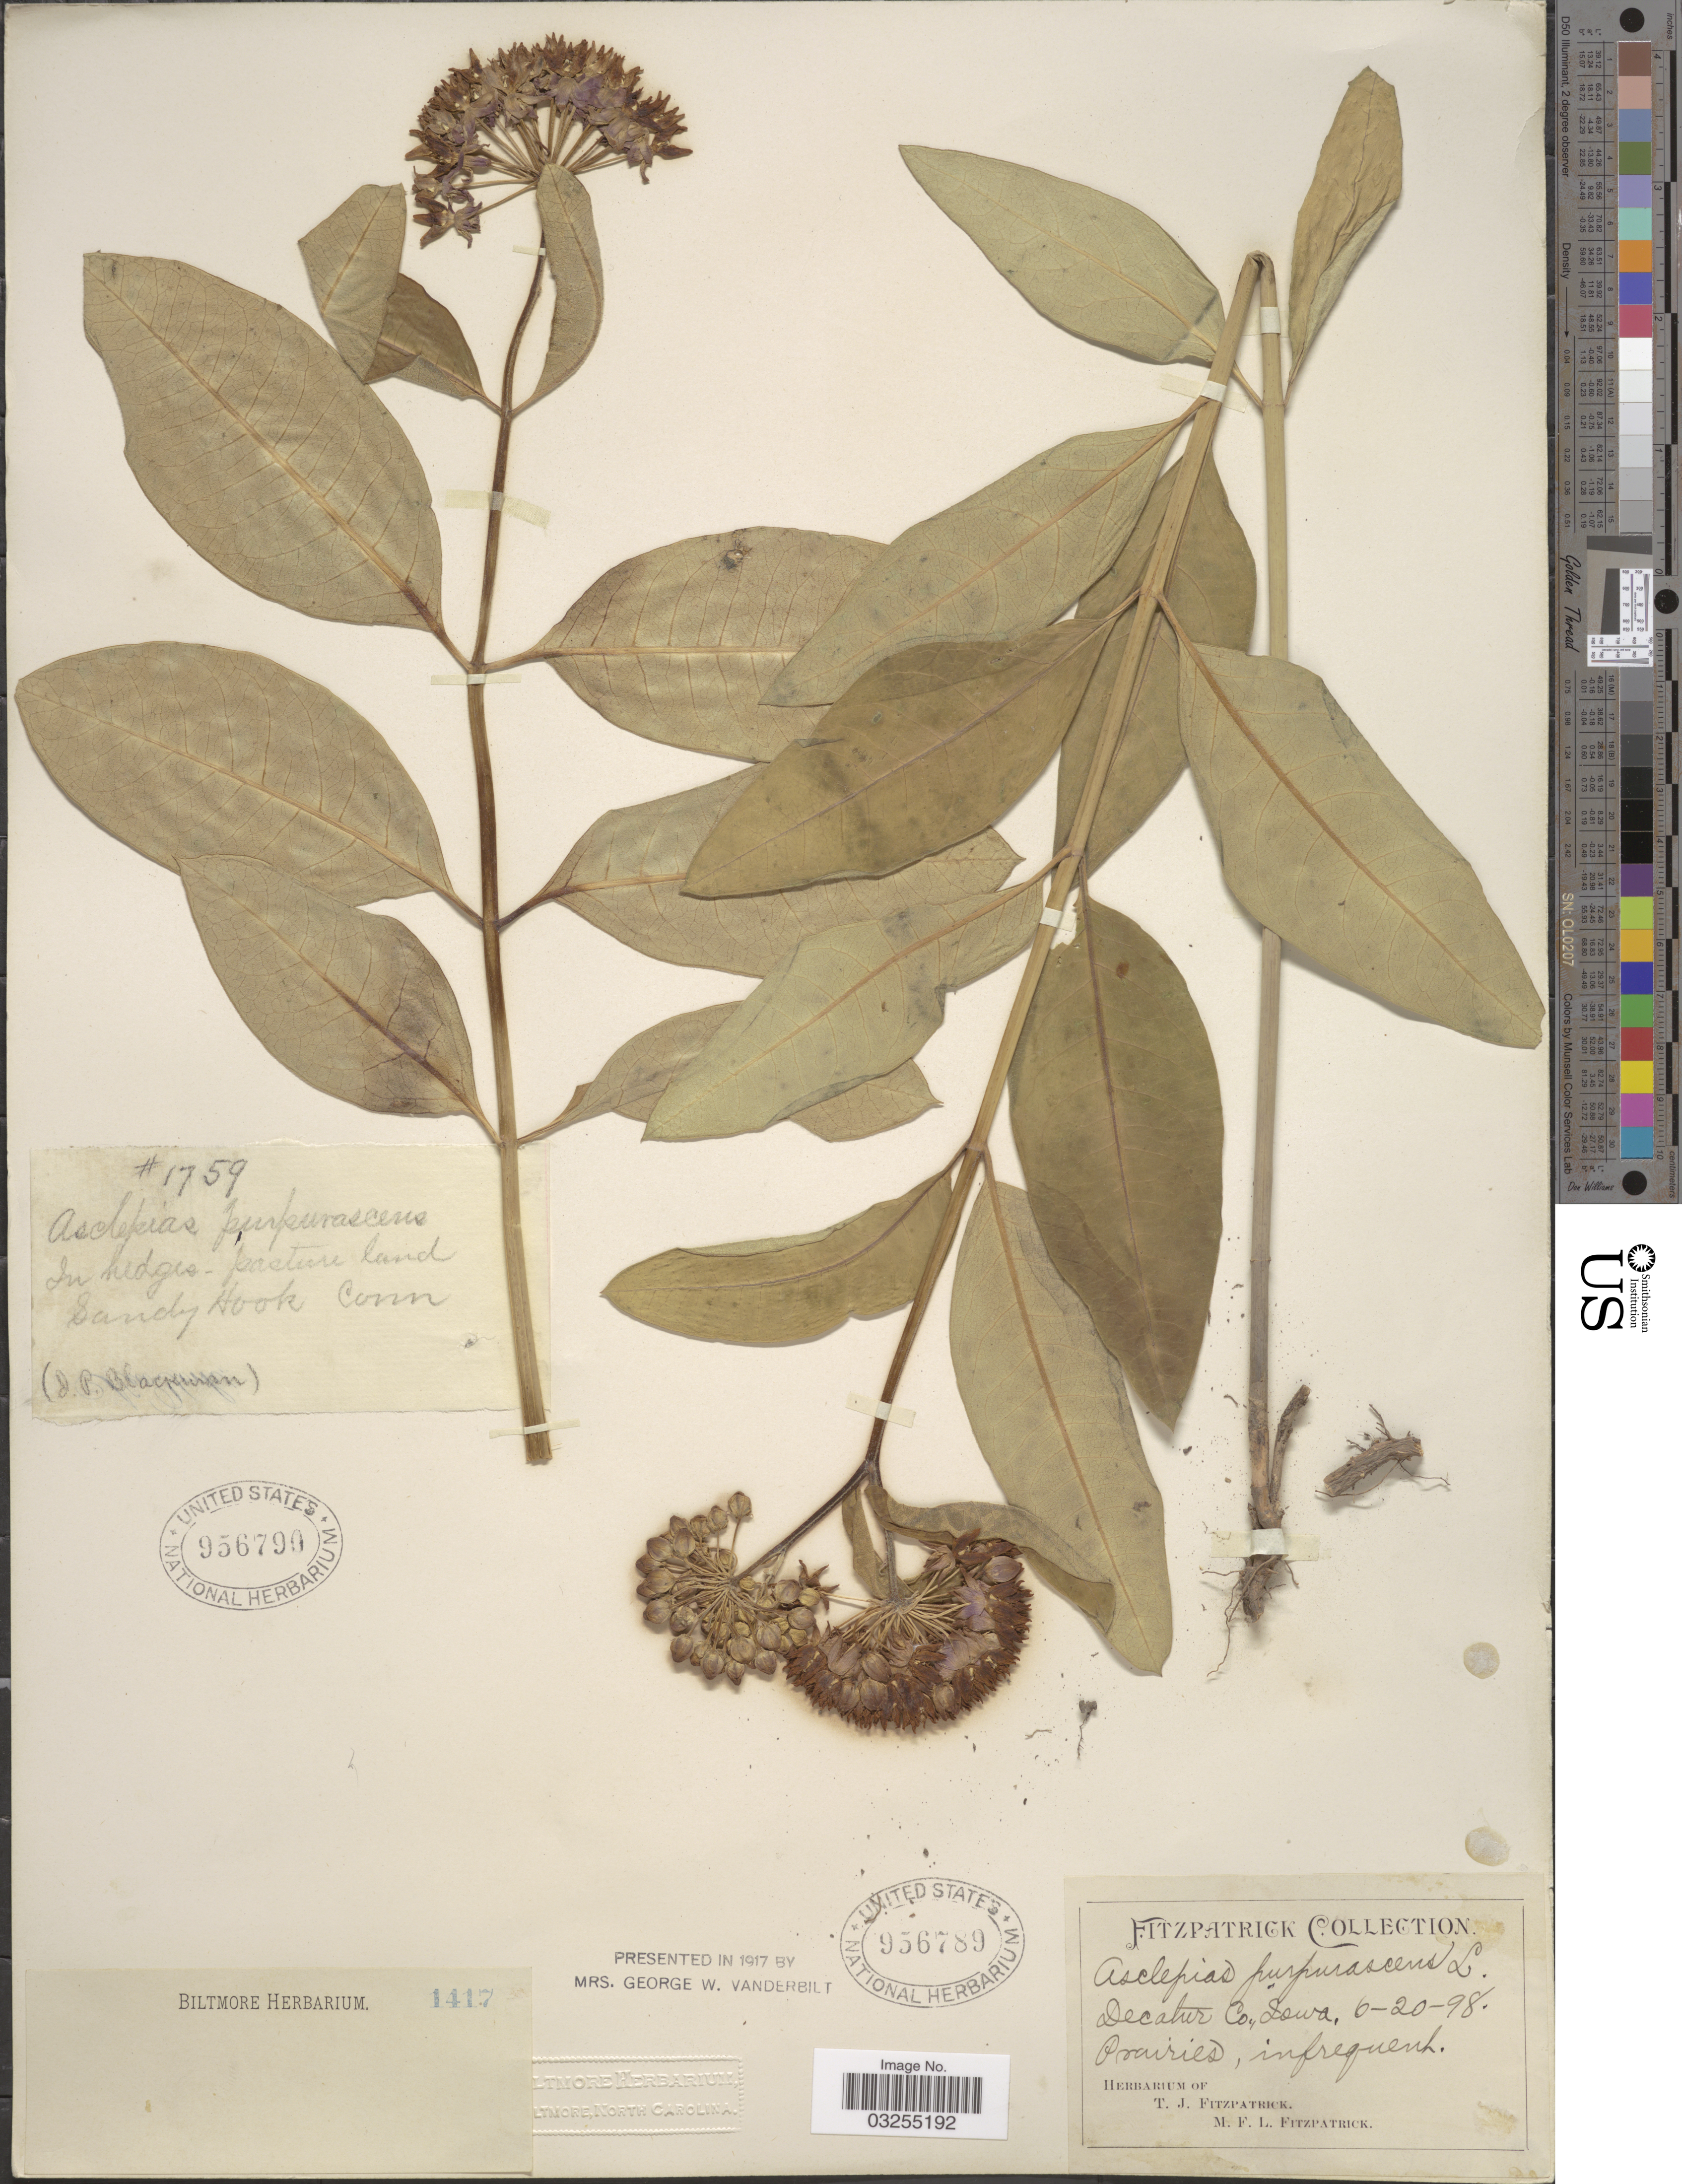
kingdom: Plantae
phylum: Tracheophyta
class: Magnoliopsida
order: Gentianales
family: Apocynaceae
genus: Asclepias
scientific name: Asclepias purpurascens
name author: L.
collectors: I. Blackman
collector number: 1759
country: United States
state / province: Connecticut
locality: In hedges - pasture land Sandy Hook, Conn.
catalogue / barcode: US 956790-2